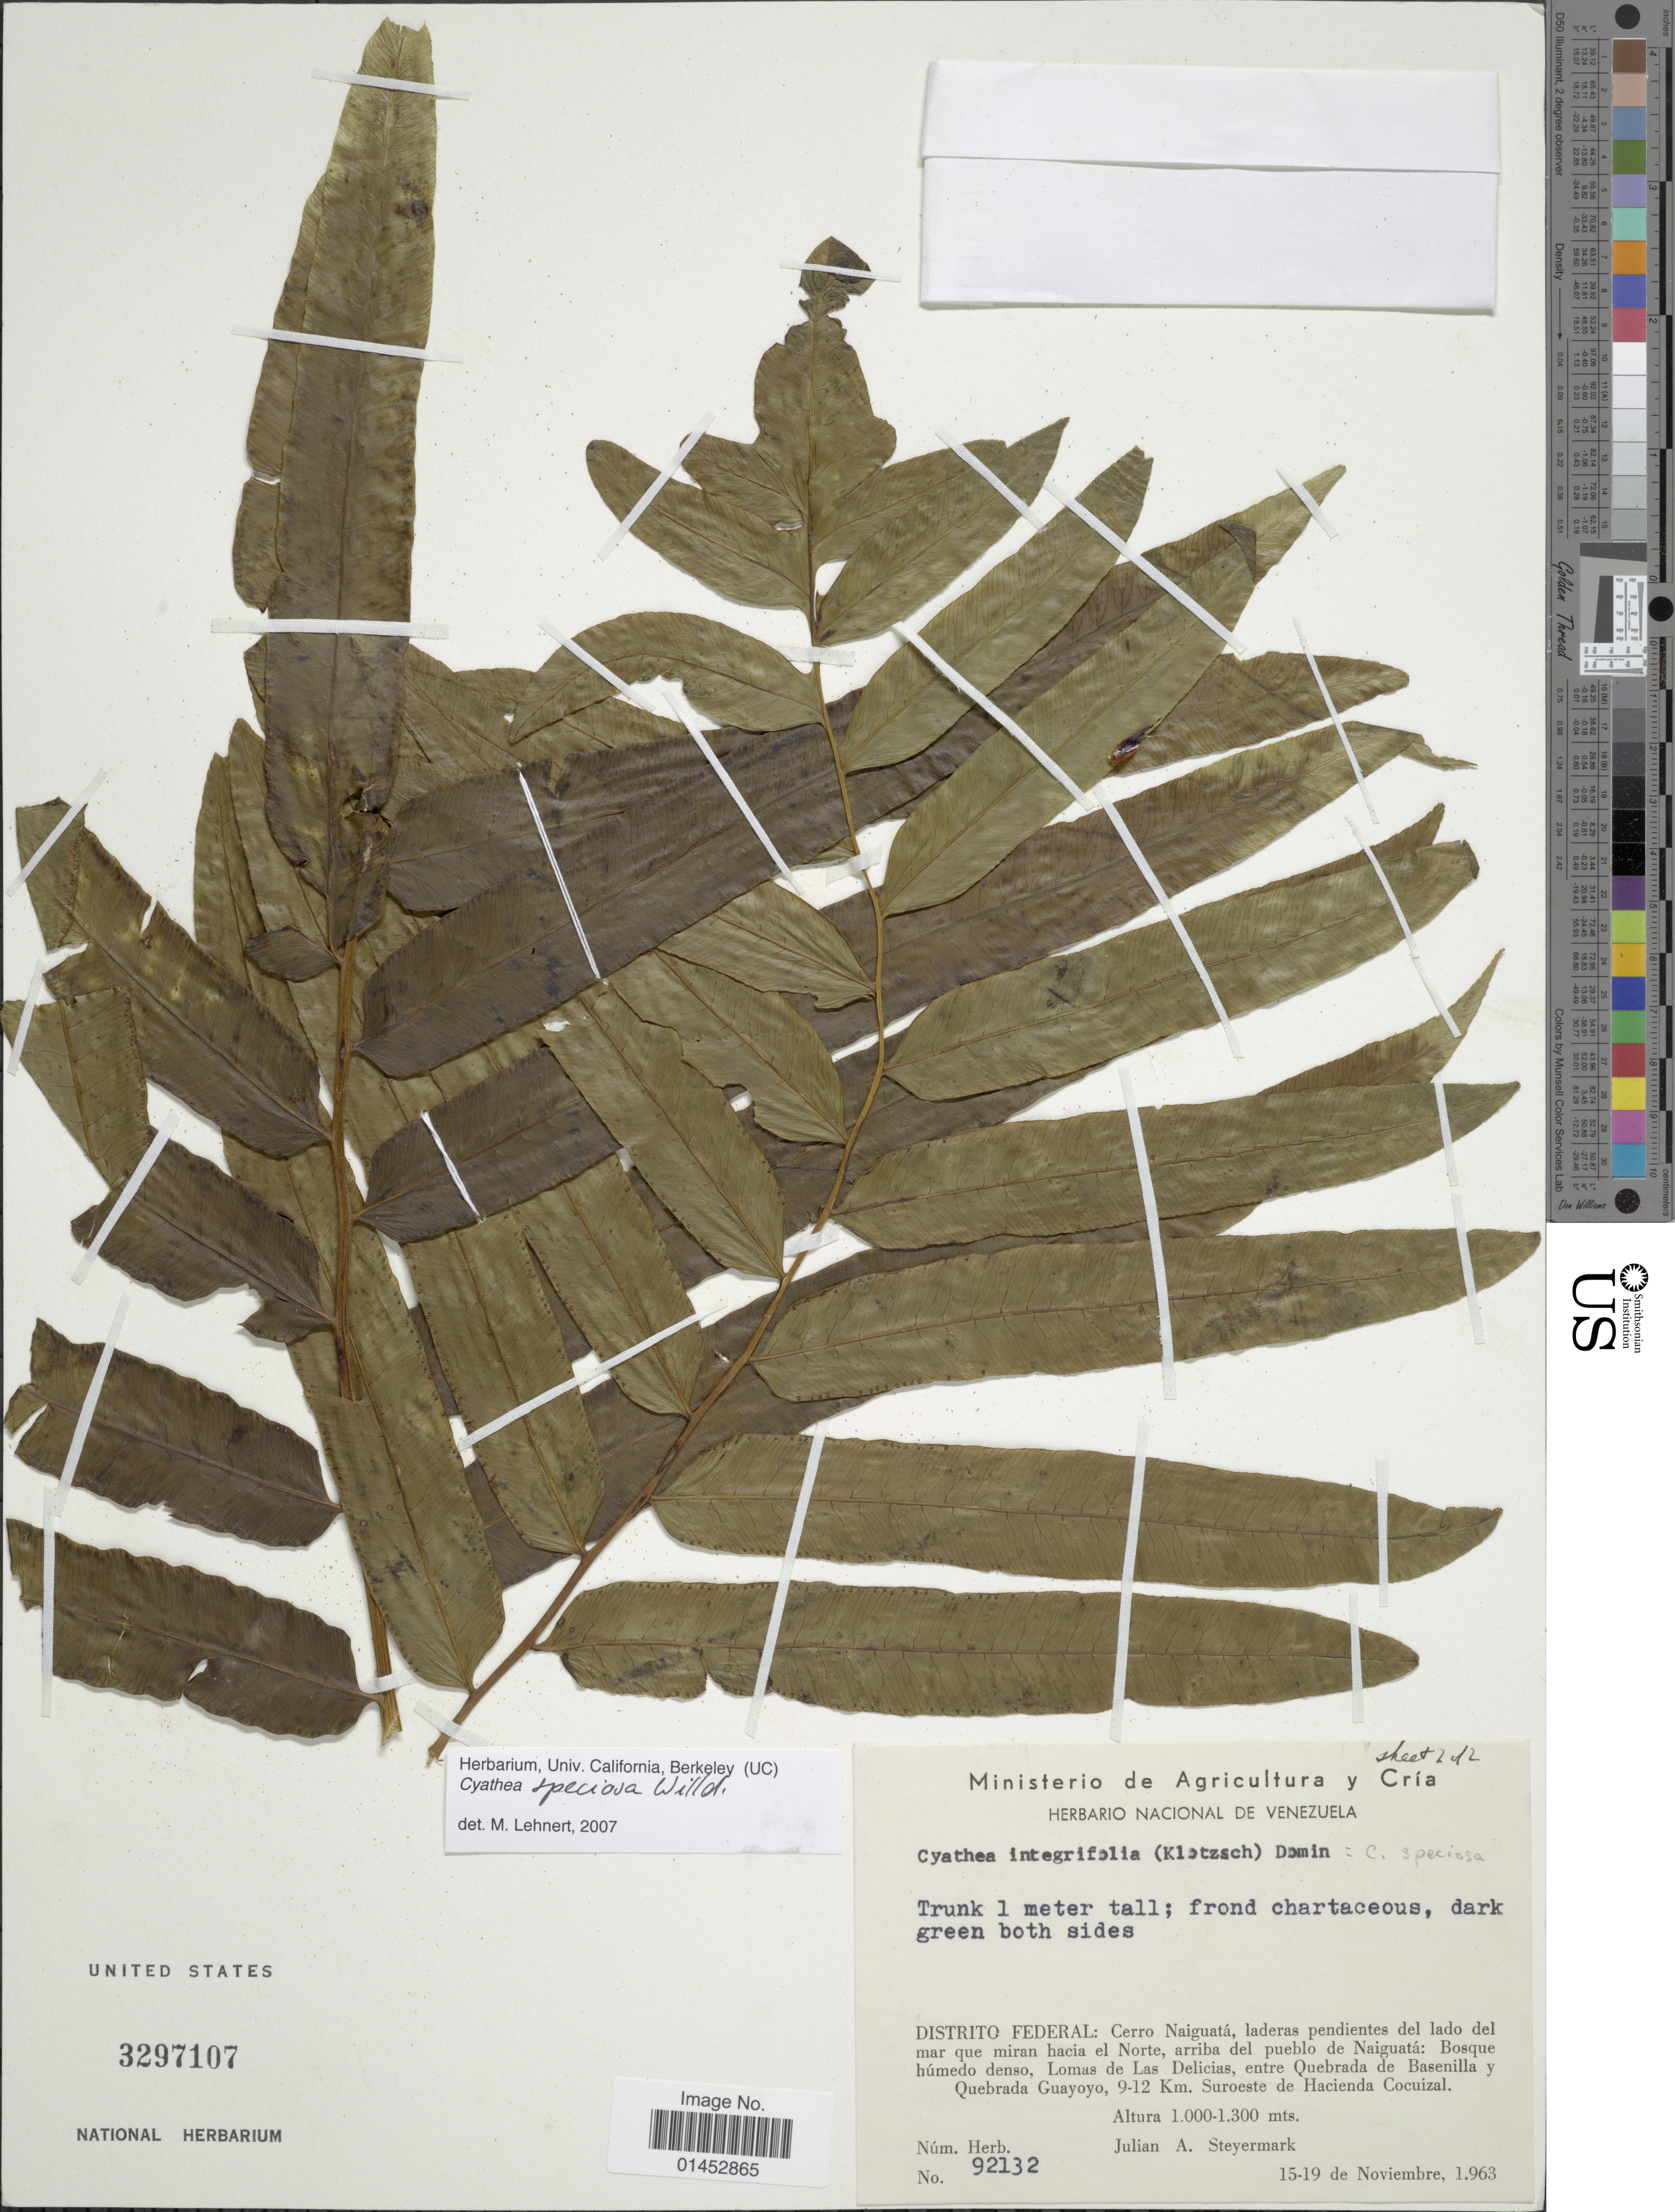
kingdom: Plantae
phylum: Tracheophyta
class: Polypodiopsida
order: Cyatheales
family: Cyatheaceae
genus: Cyathea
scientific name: Cyathea speciosa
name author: Humb. & Bonpl. ex Willd.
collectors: J. Steyermark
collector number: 92132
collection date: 1963-11-15/1963-11-19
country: Venezuela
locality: Distrito Federal: Cerro Naiguatá, laderas pendientes del lado del mar que miran hacia el Norte, arriba del pueblo de Naiguatá: Bosque húmedo denso, Lomas de Las Delcias, entre Quebrada de Basenilla y Quebrada Guayoyo, 9-12 Km. Suroeste de Hacienda Cocuizal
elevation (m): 1000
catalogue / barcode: US 3297107